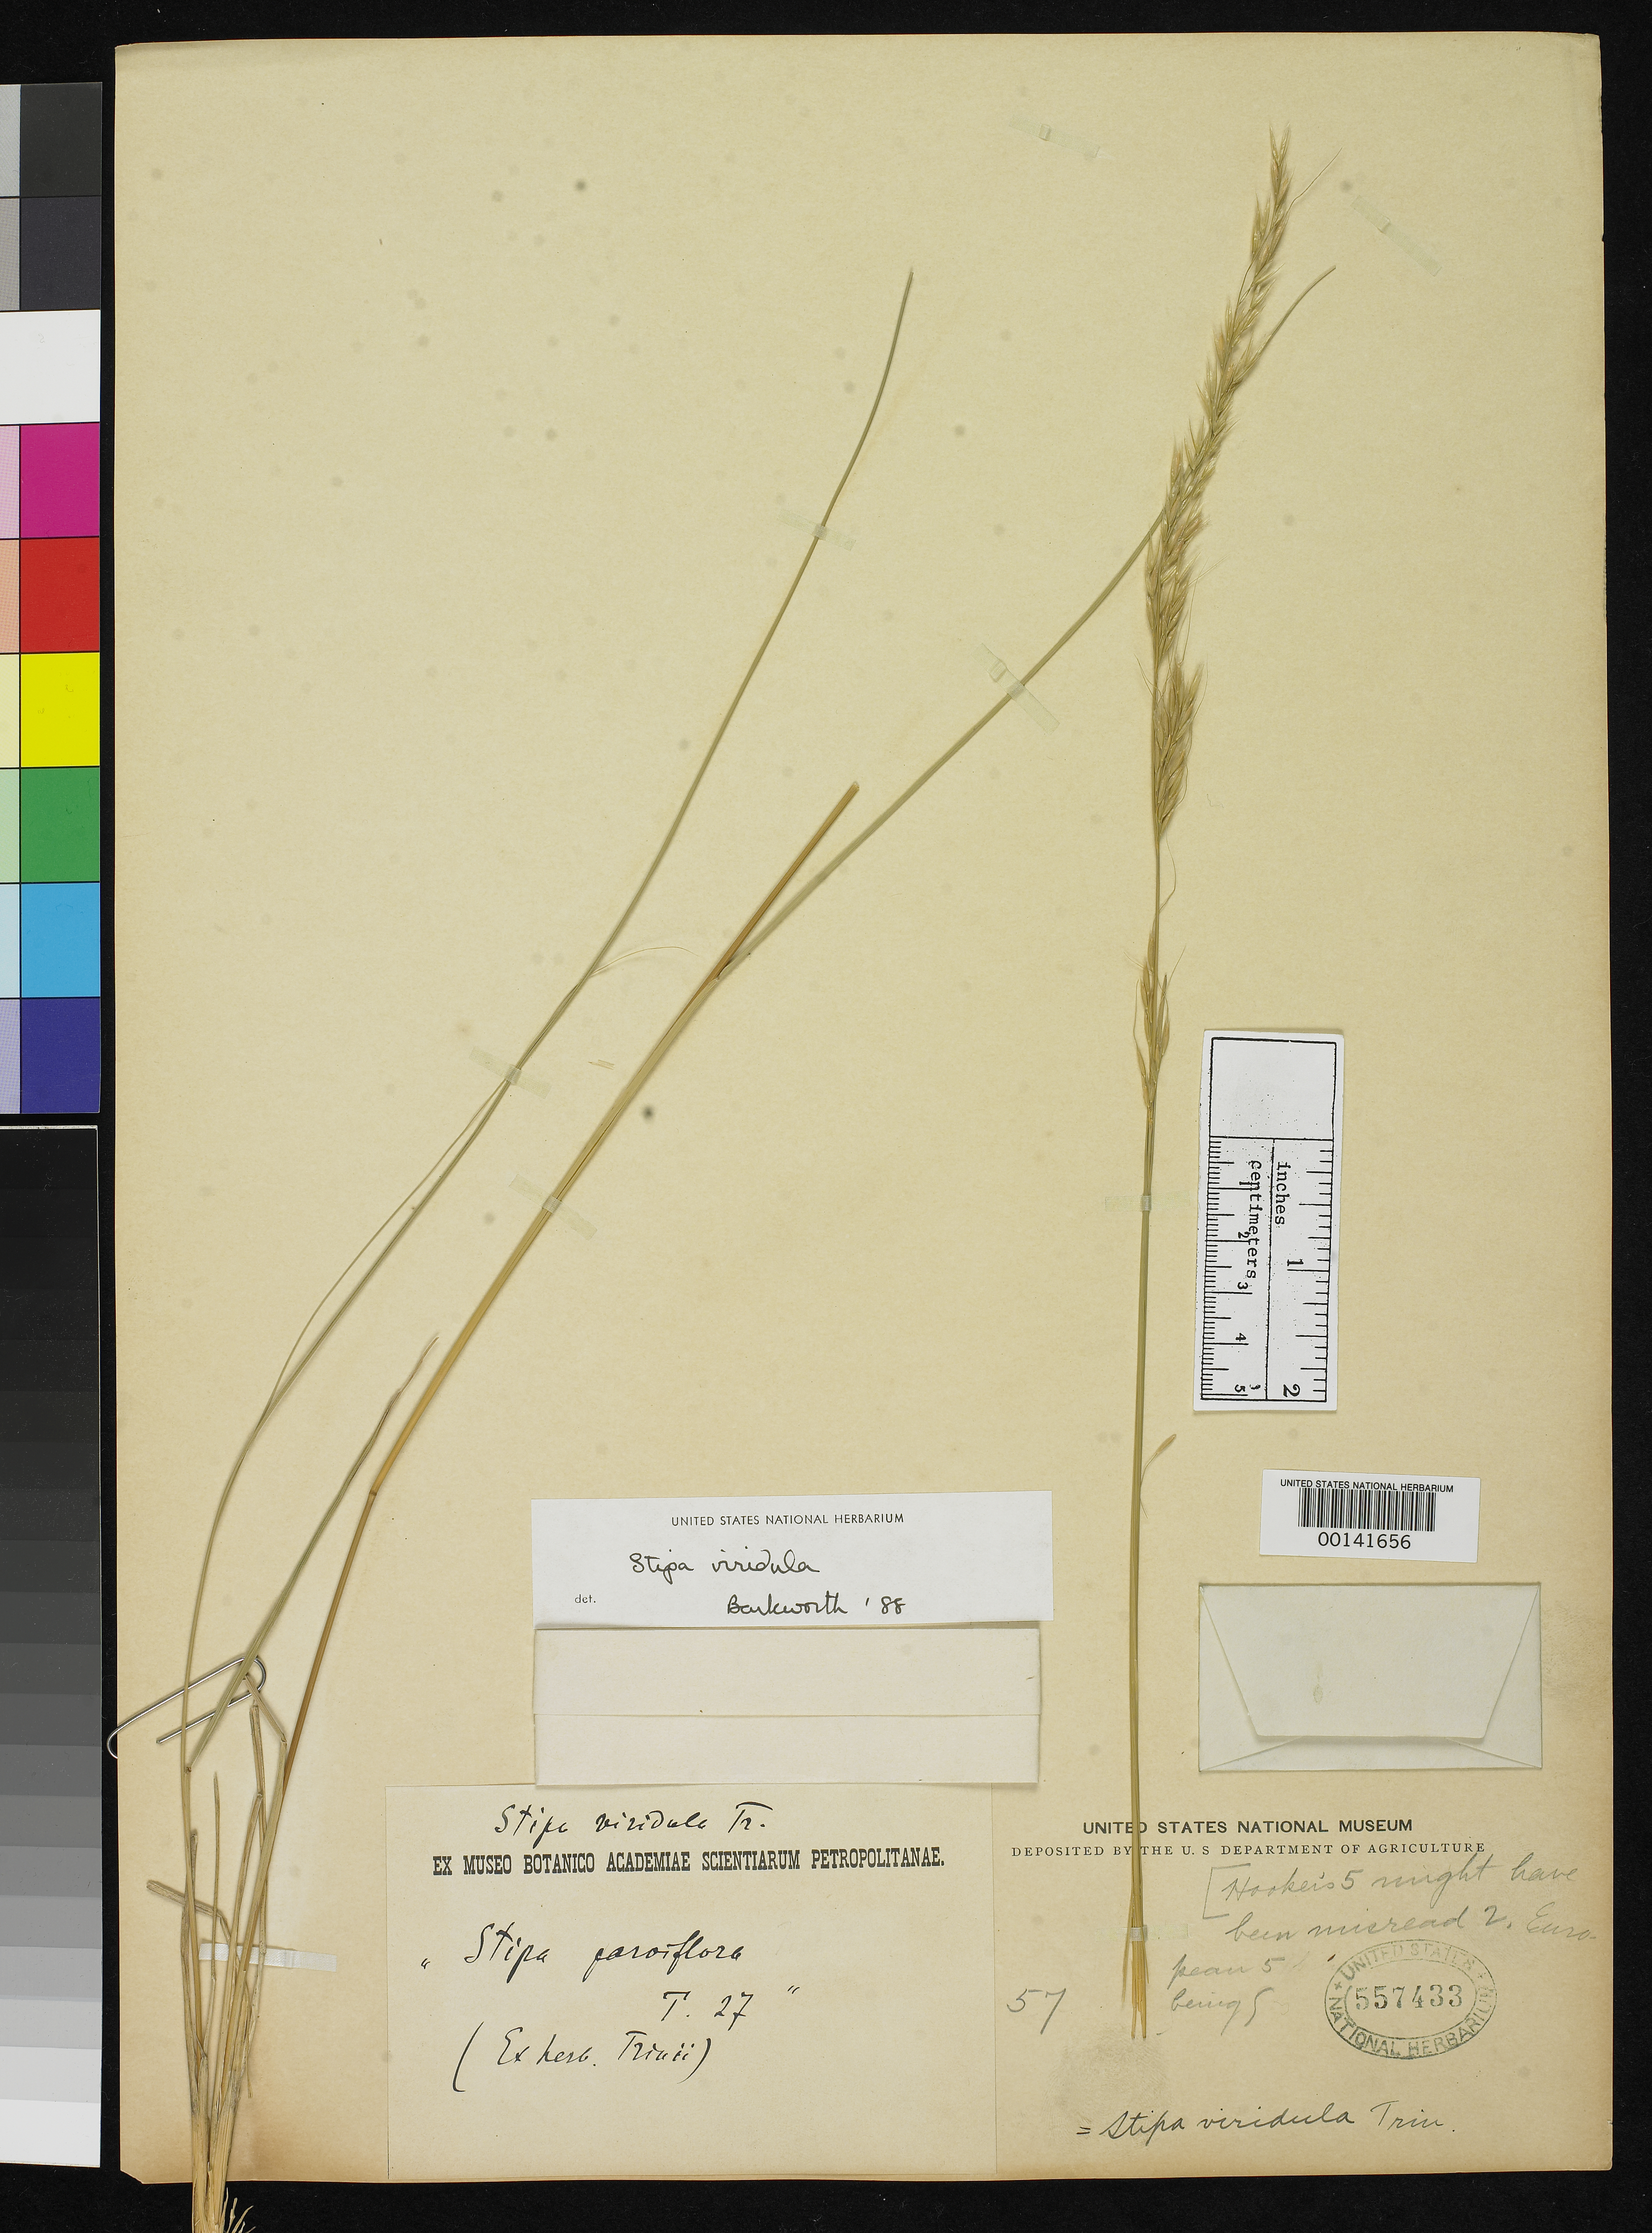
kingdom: Plantae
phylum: Tracheophyta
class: Liliopsida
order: Poales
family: Poaceae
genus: Stipa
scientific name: Stipa parviflora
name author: Nutt.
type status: Isotype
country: United States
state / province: Missouri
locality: Plains of the Missouri.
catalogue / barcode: US 557433